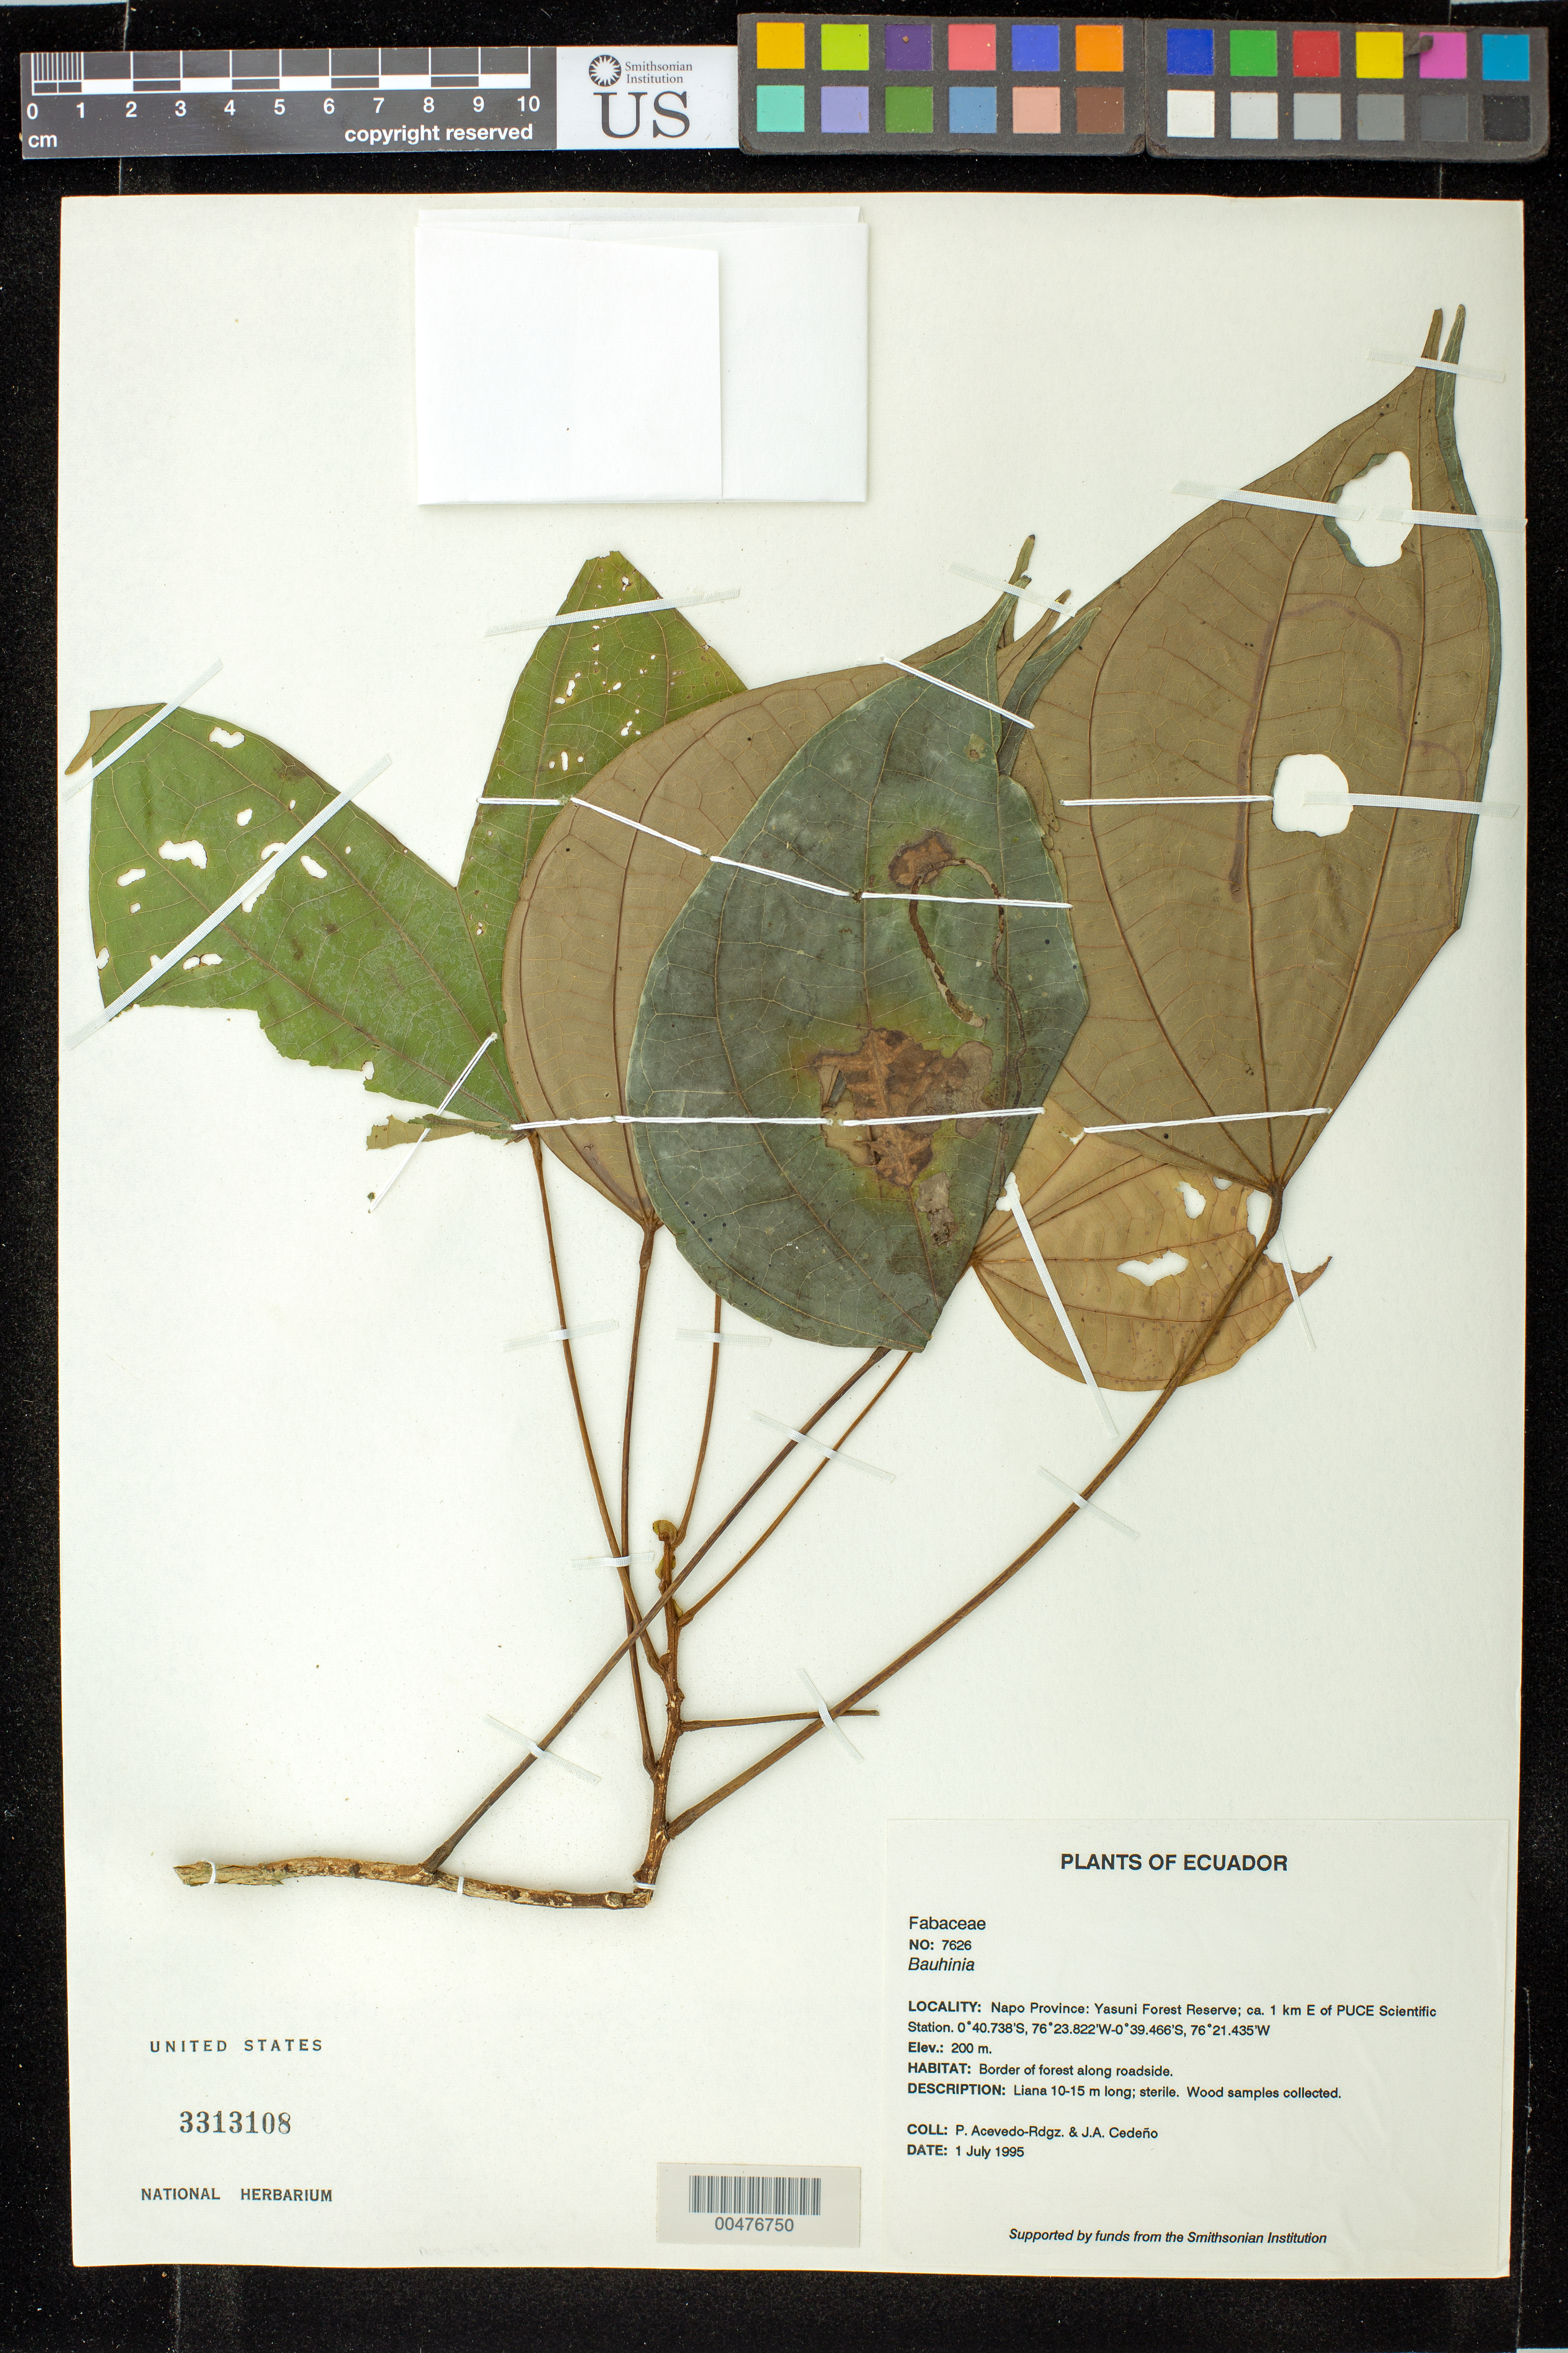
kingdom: Plantae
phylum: Tracheophyta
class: Magnoliopsida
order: Fabales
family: Fabaceae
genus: Bauhinia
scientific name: Bauhinia sp.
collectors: P. Acevedo-Rodr. & J. A. Cedeño M.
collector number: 7626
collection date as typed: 01 Jul 1995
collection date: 1995-07-01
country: Ecuador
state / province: Napo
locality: Napo Province: Yasuni Forest Reserve; ca. 1 km E of PUCE Scientific Station.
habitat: Border of forest along roadside.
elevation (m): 200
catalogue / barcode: US 3313108